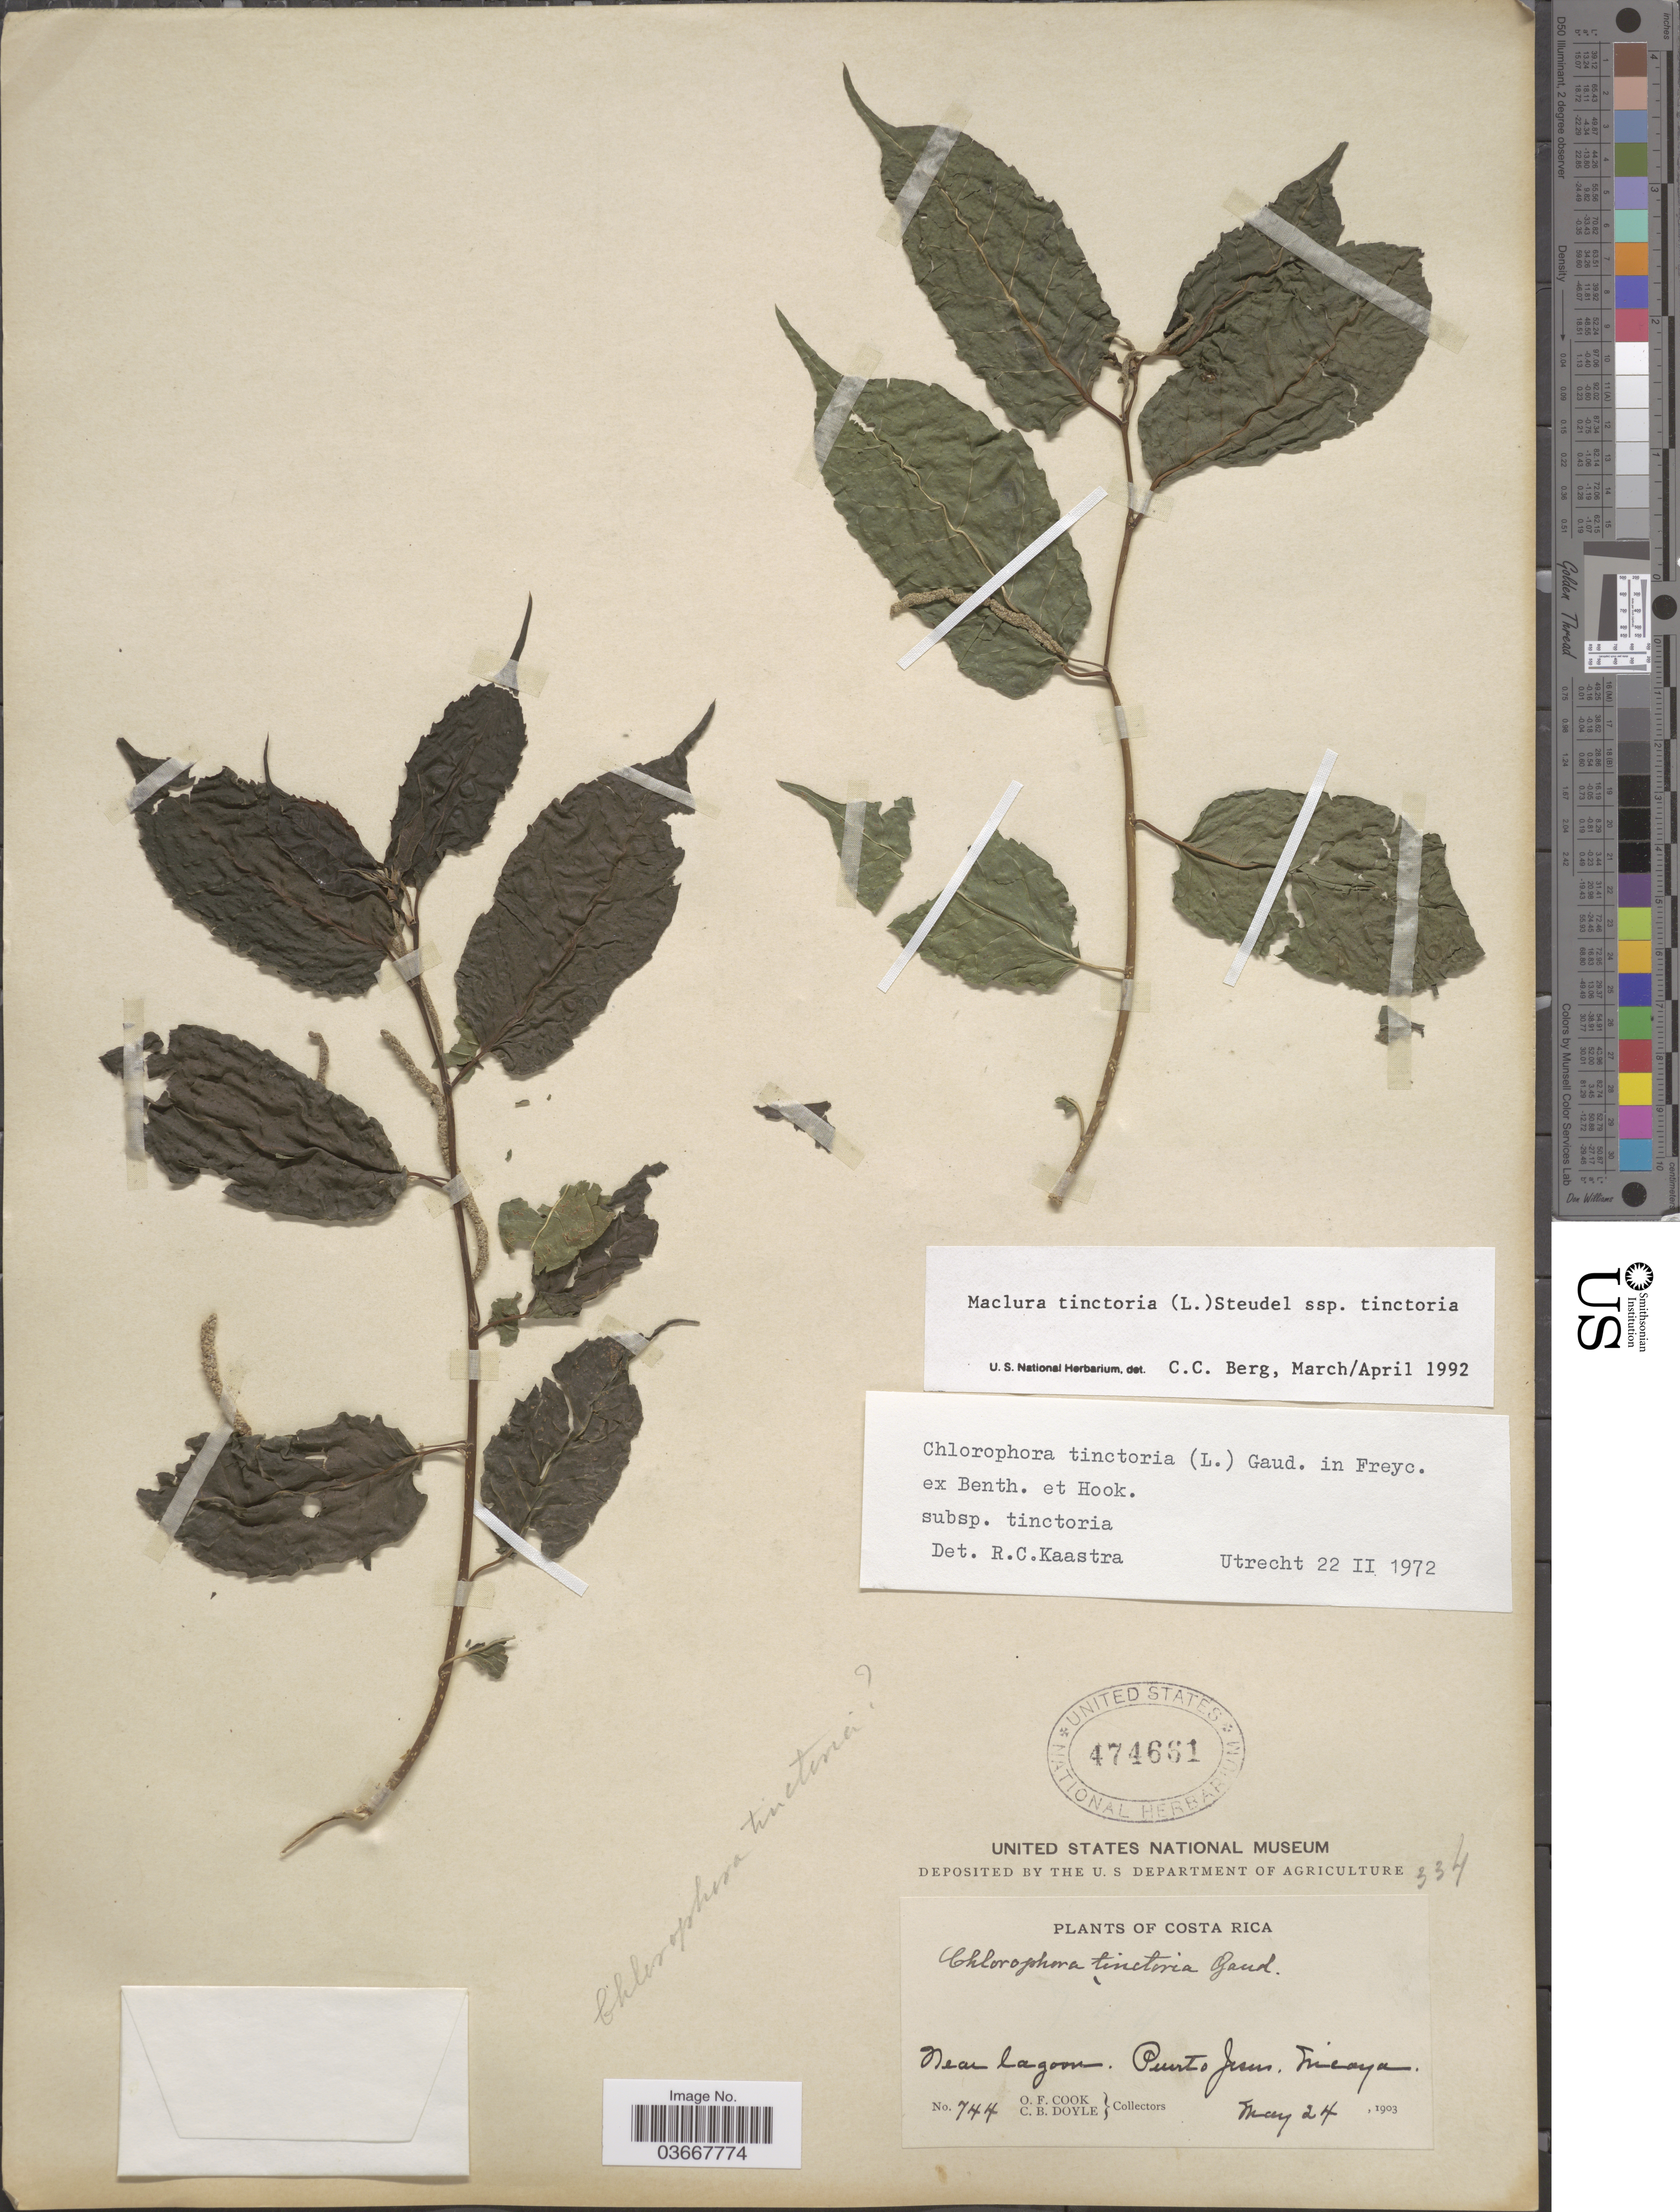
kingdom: Plantae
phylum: Tracheophyta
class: Magnoliopsida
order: Rosales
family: Moraceae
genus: Maclura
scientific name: Maclura tinctoria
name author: (L.) D. Don ex Steud.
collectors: O. F. Cook & C. Doyle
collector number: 744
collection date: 1903-05-24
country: Costa Rica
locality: Near lagoon. Puerto Jesus. Nicoya.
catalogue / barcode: US 474661